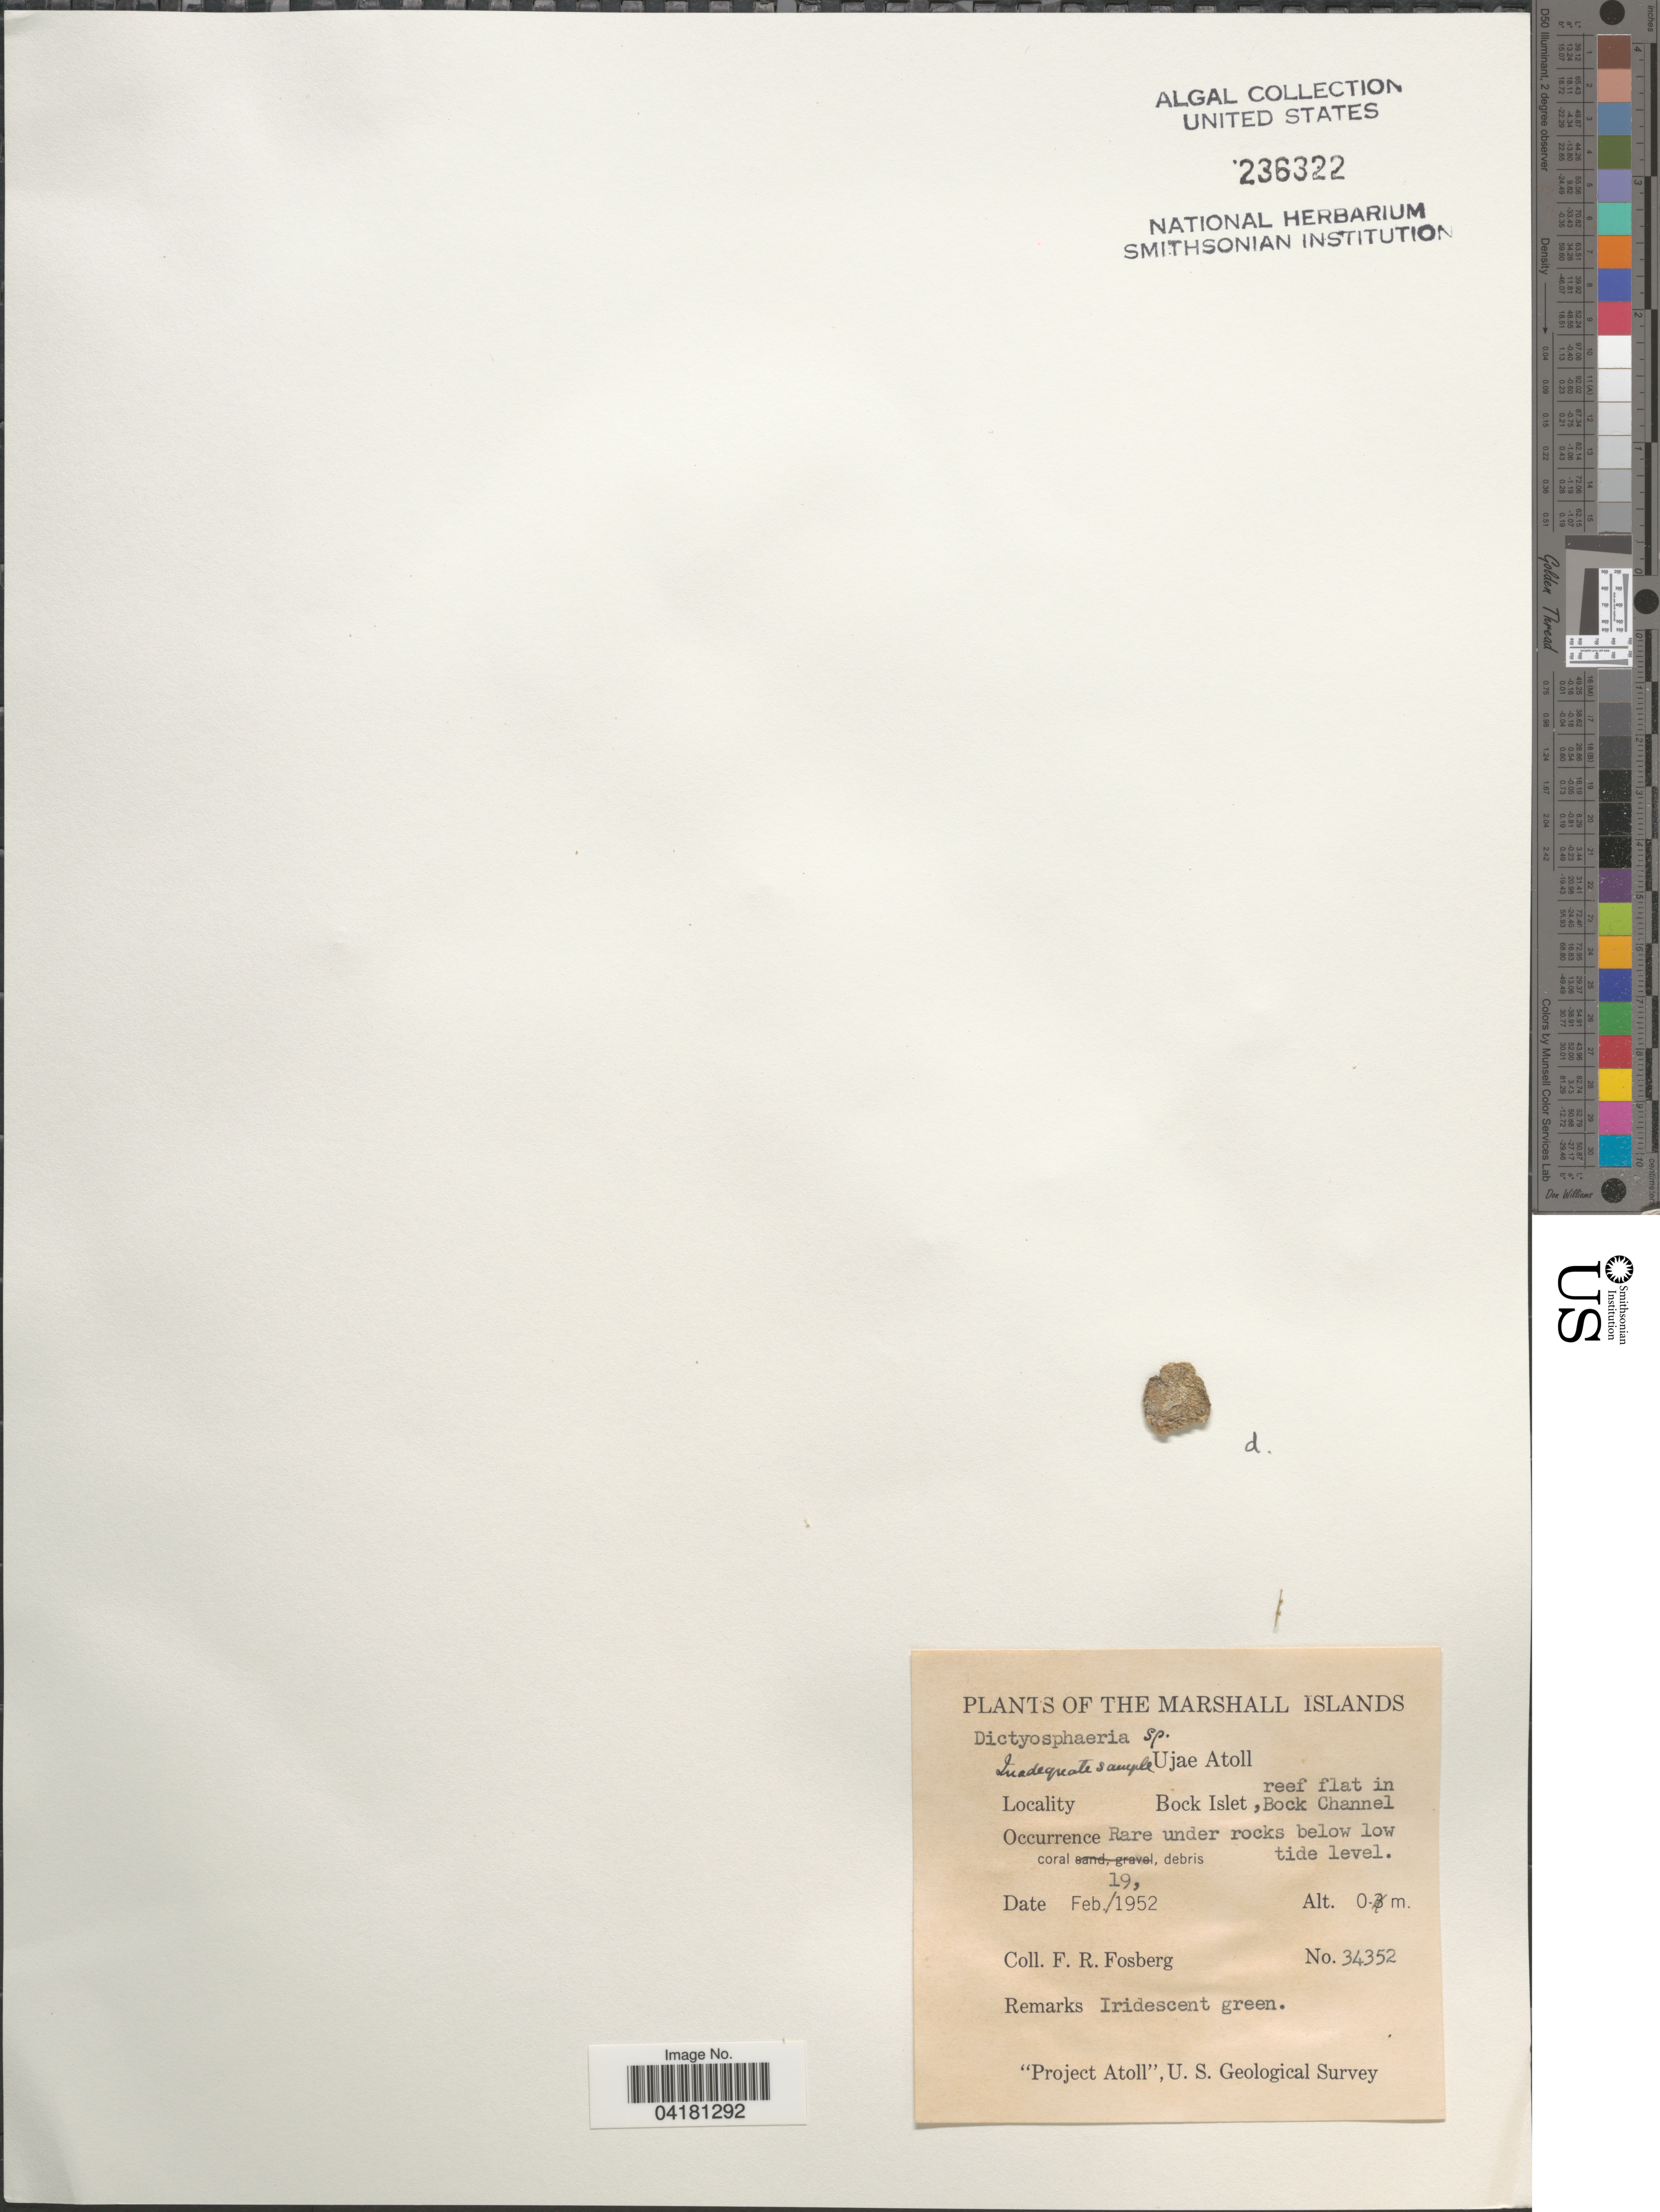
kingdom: Plantae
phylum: Chlorophyta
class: Ulvophyceae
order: Siphonocladales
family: Siphonocladaceae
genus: Dictyosphaeria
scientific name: Dictyosphaeria sp.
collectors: F. R. Fosberg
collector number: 34352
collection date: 1952-02-19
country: Marshall Islands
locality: Ujae Atoll. Bock Islet, reef flat in Bock Channel. "Project Atoll", U. S. Geological Survey.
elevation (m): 0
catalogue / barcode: US 236322